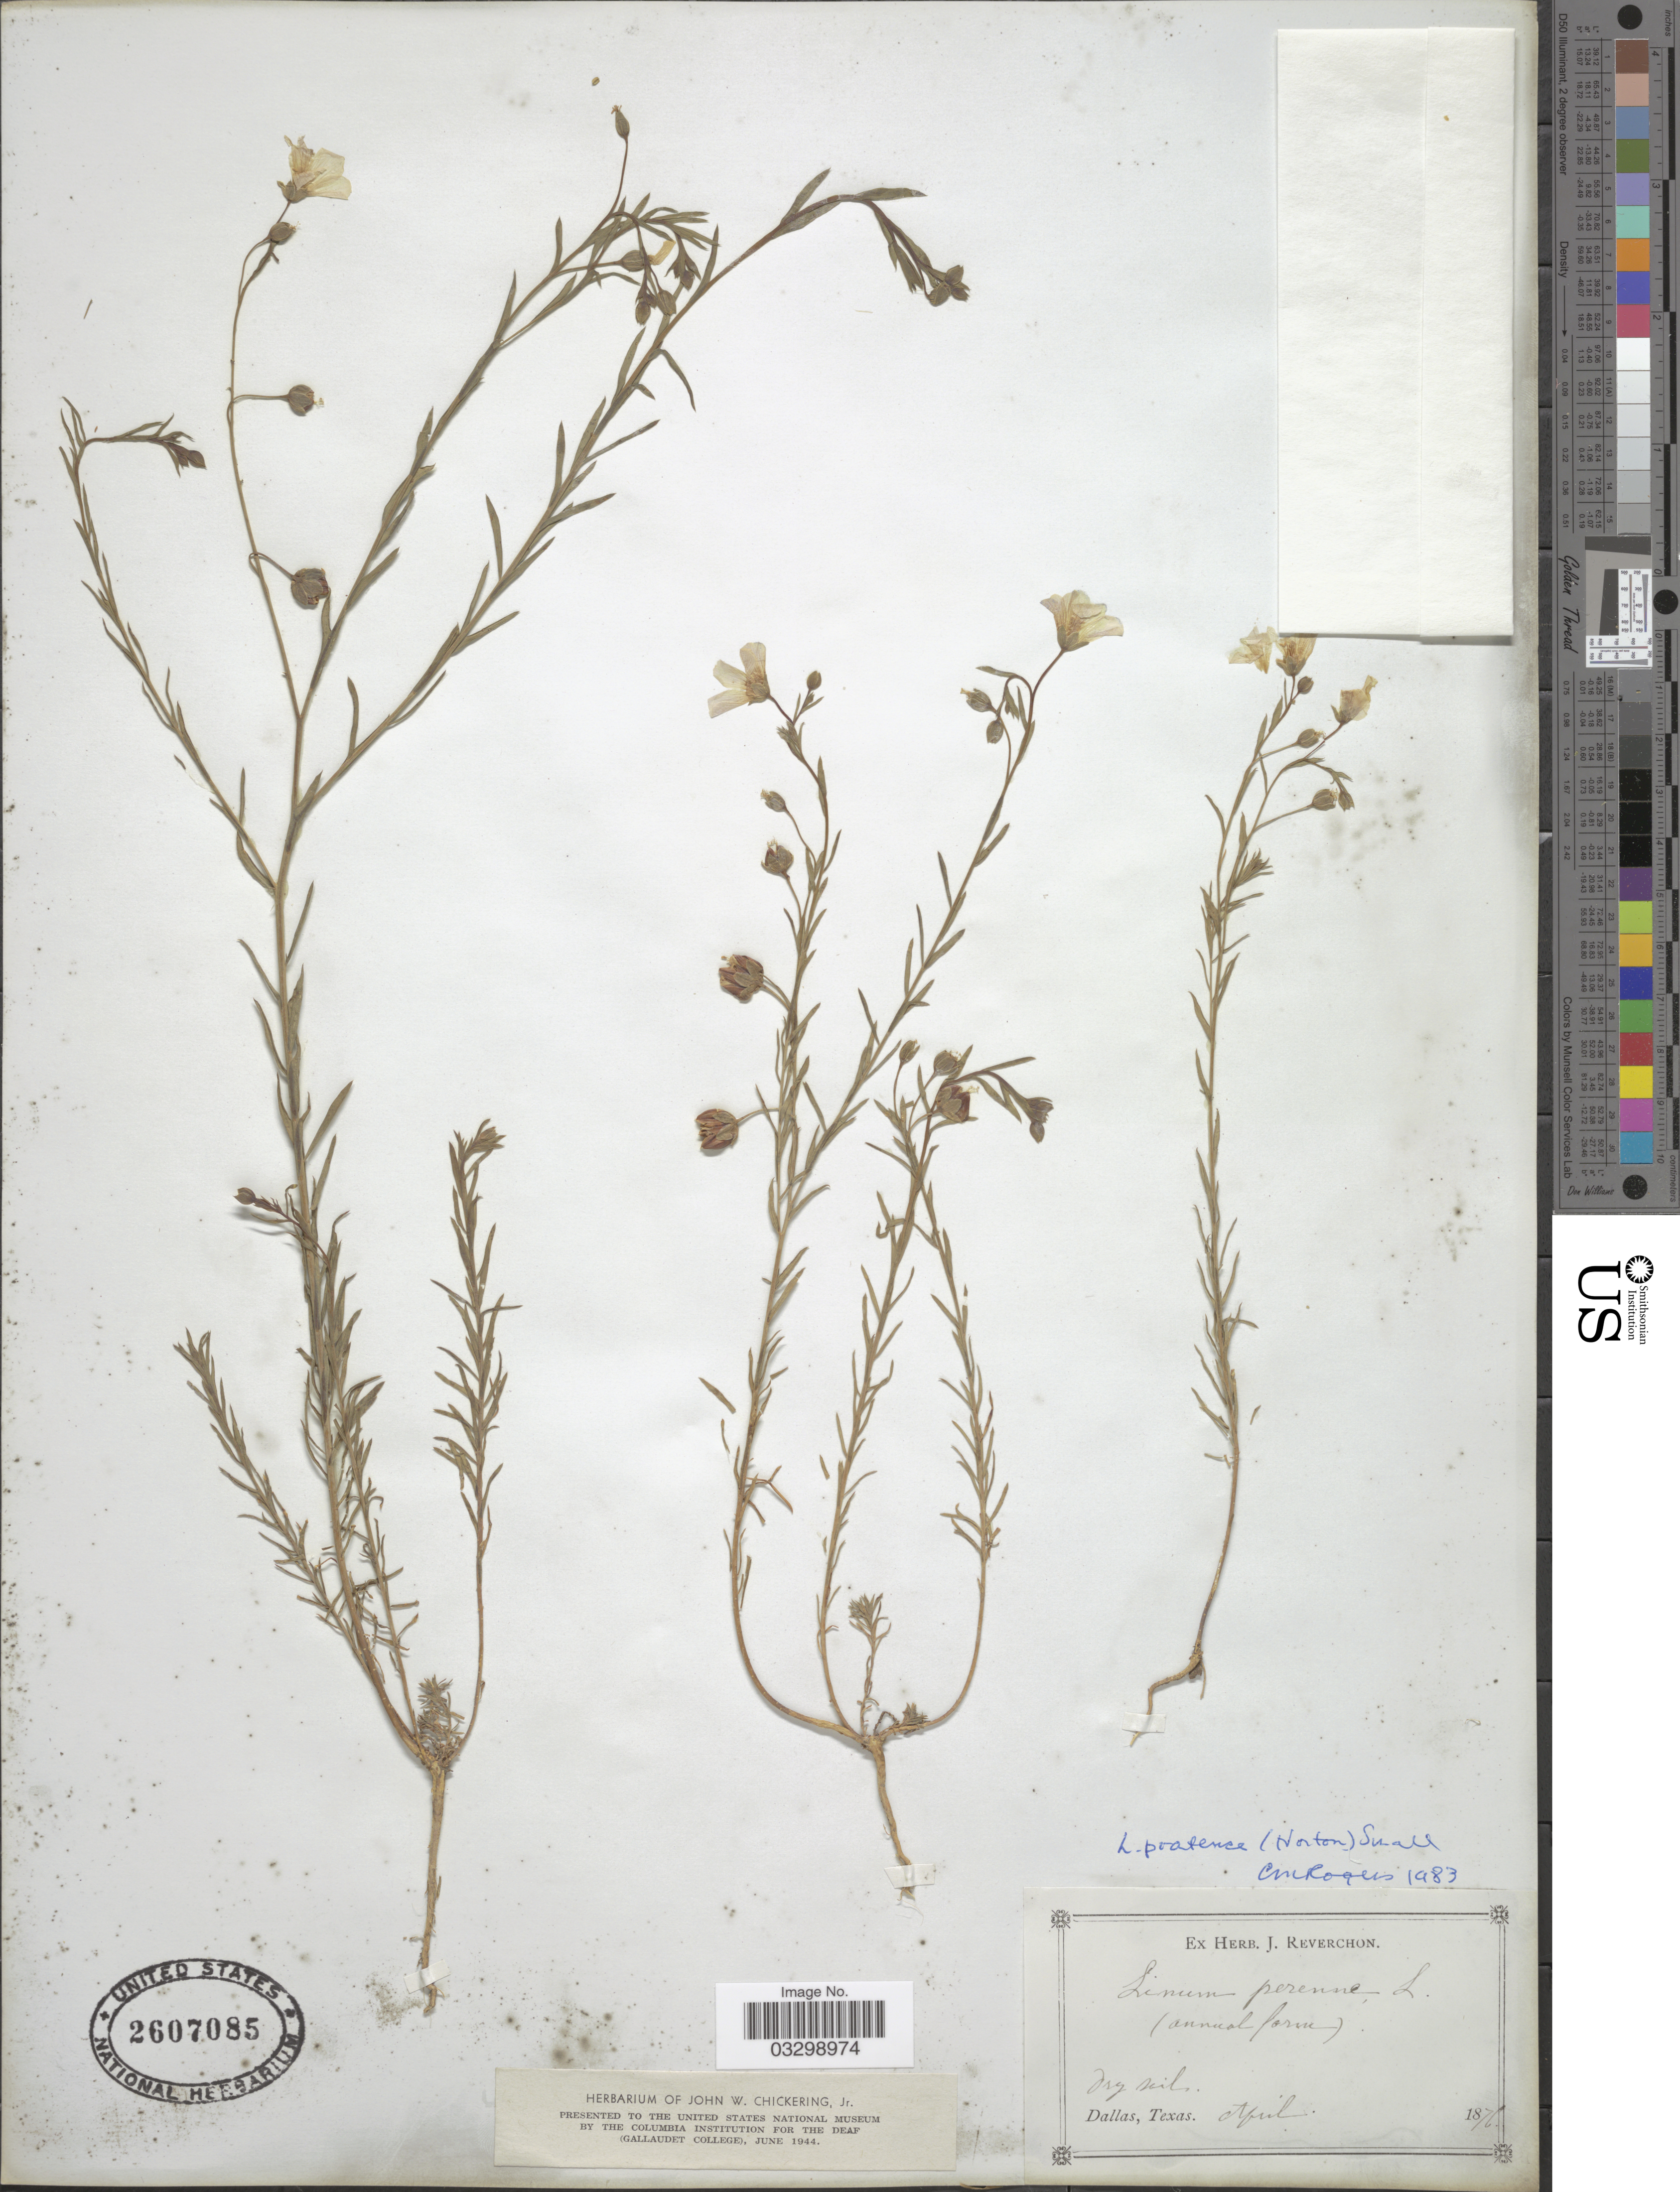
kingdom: Plantae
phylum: Tracheophyta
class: Magnoliopsida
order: Malpighiales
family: Linaceae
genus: Linum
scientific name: Linum pratense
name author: (J.B. Norton) Small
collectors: ex herb. J. Reverchon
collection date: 1876-04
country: United States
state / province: Texas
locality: Dallas.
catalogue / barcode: US 2607085